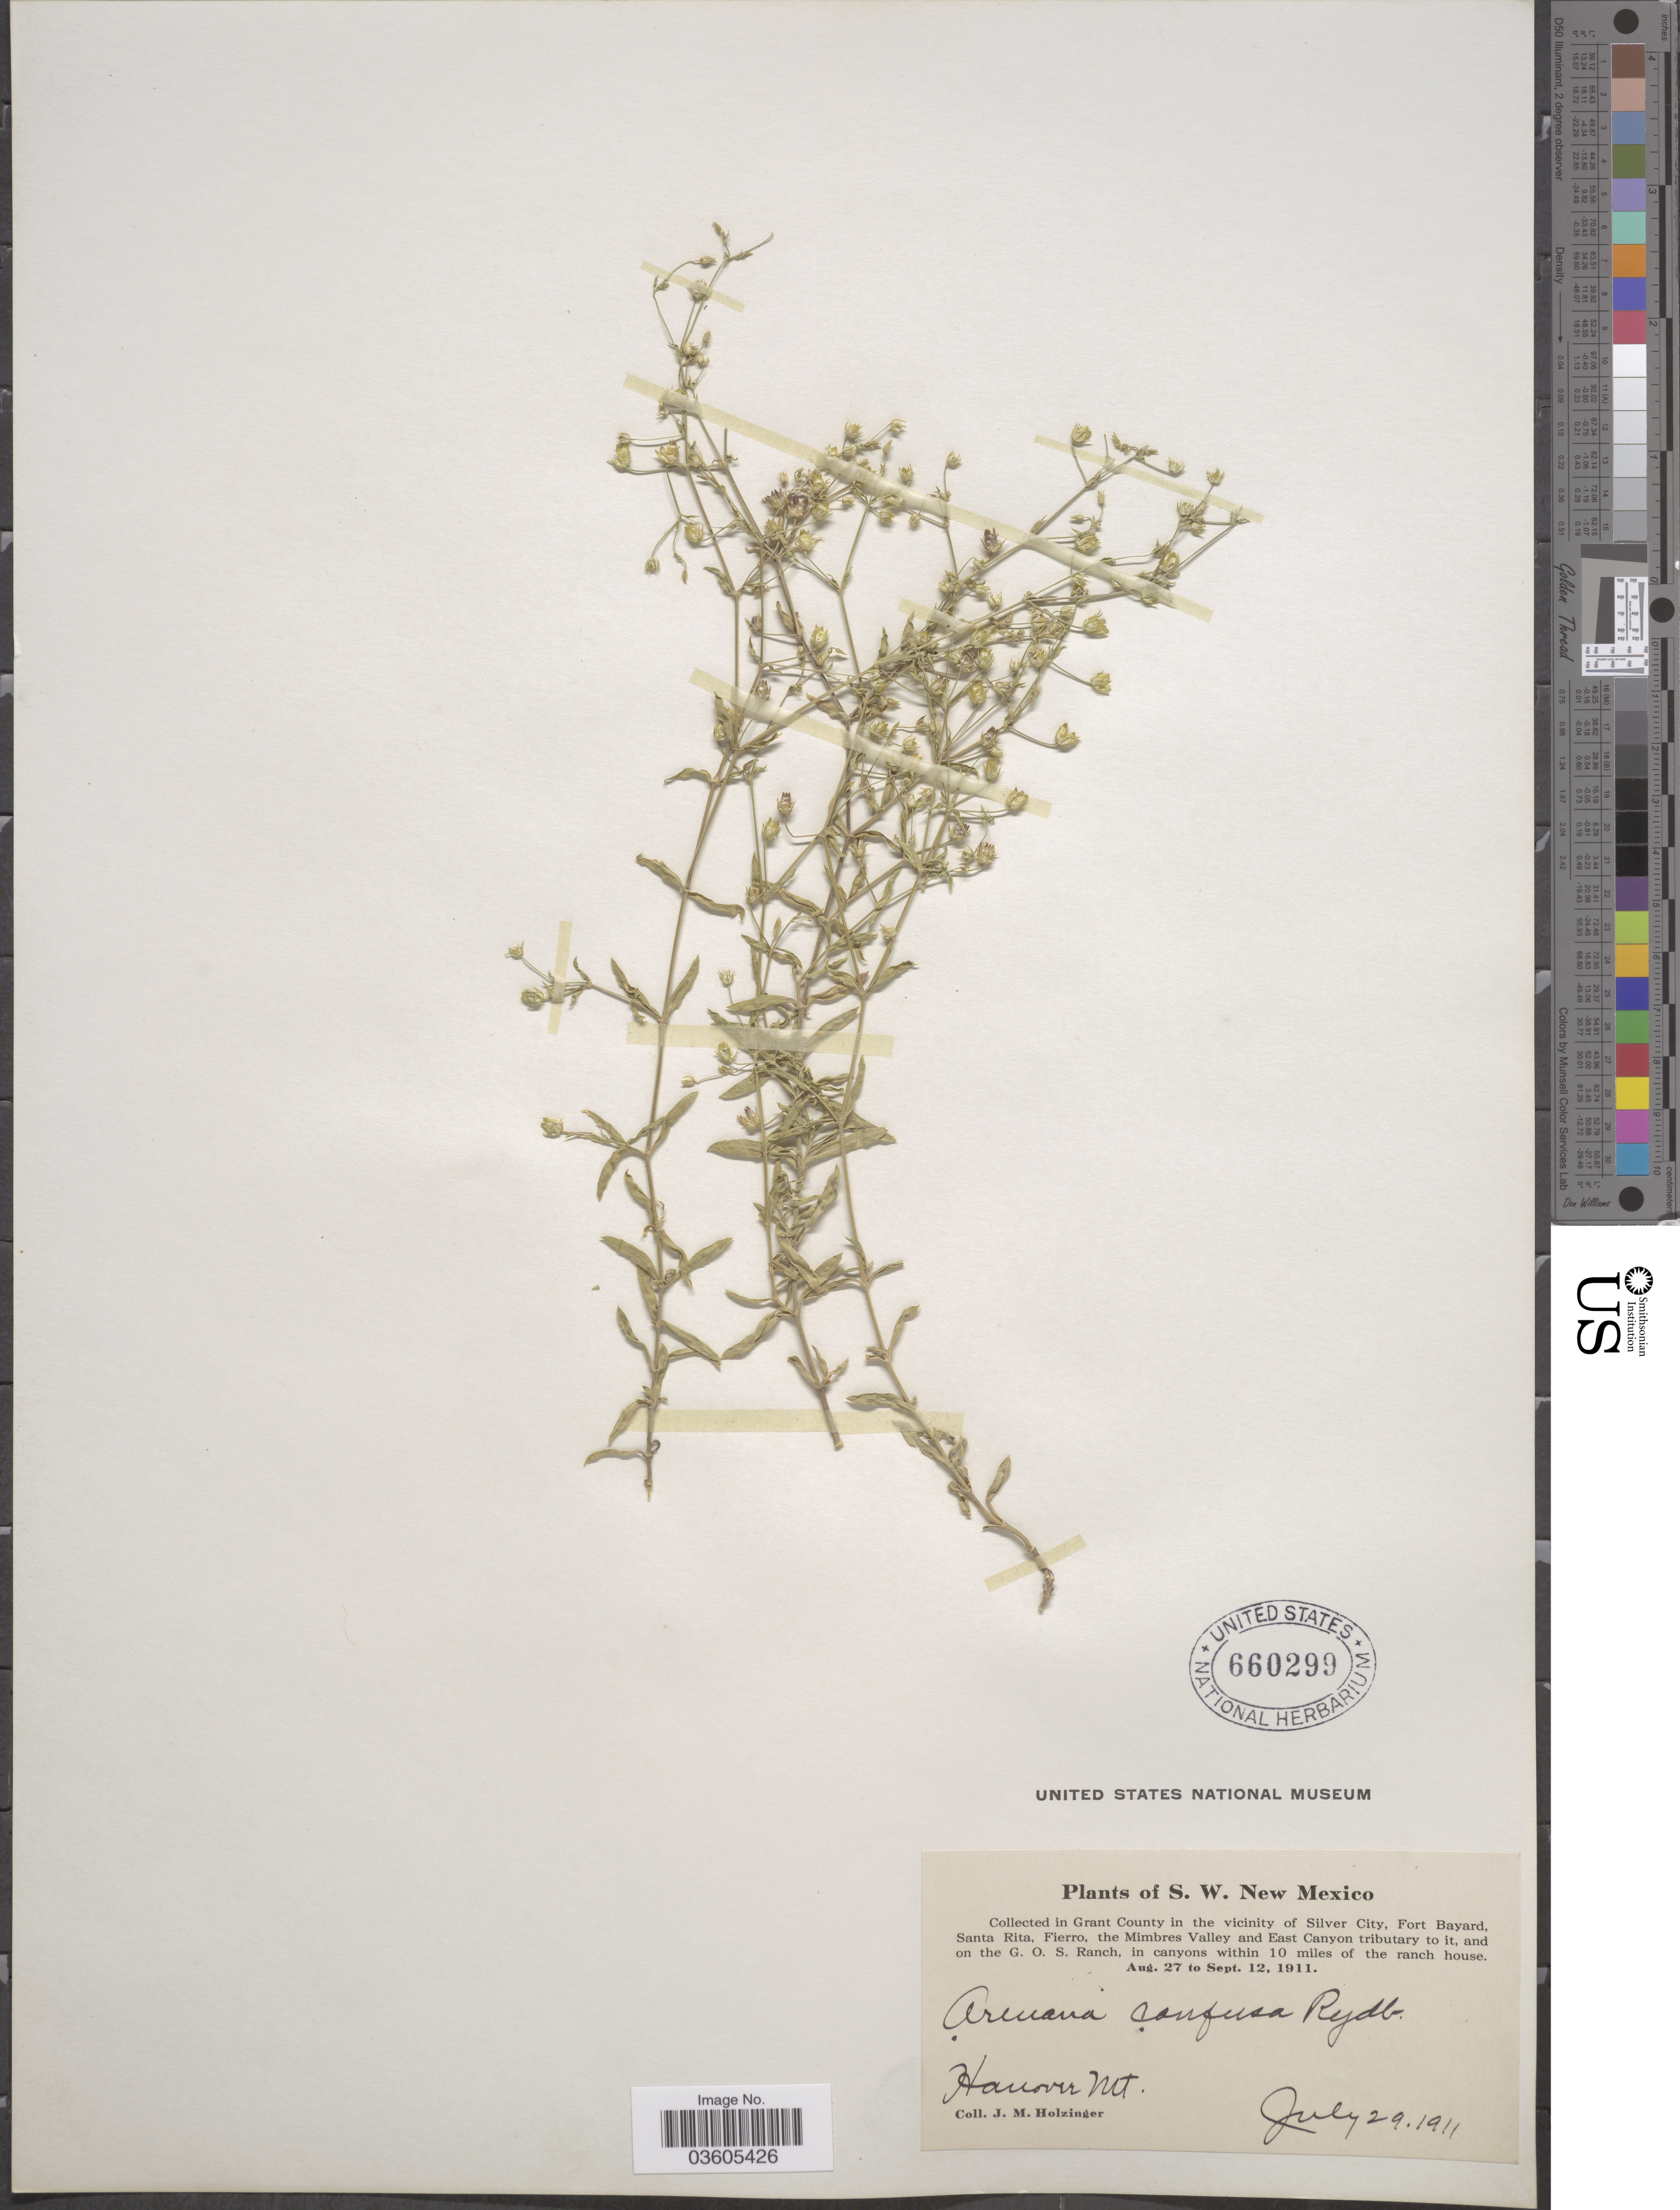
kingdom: Plantae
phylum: Tracheophyta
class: Magnoliopsida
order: Caryophyllales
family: Caryophyllaceae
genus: Arenaria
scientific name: Arenaria confusa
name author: Rydb.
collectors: J. M. Holzinger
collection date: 1911-07-29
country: United States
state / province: New Mexico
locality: S. W. New Mexico. In Grant County in the vicinity of Silver City, Fort Bayard, Santa Rita, Fierro, the Mimbres Valley and East Canyon tributary to it, and on the G. O. S. Ranch, in canyons within 10 miles of the ranch house. Hanover Mt.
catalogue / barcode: US 660299